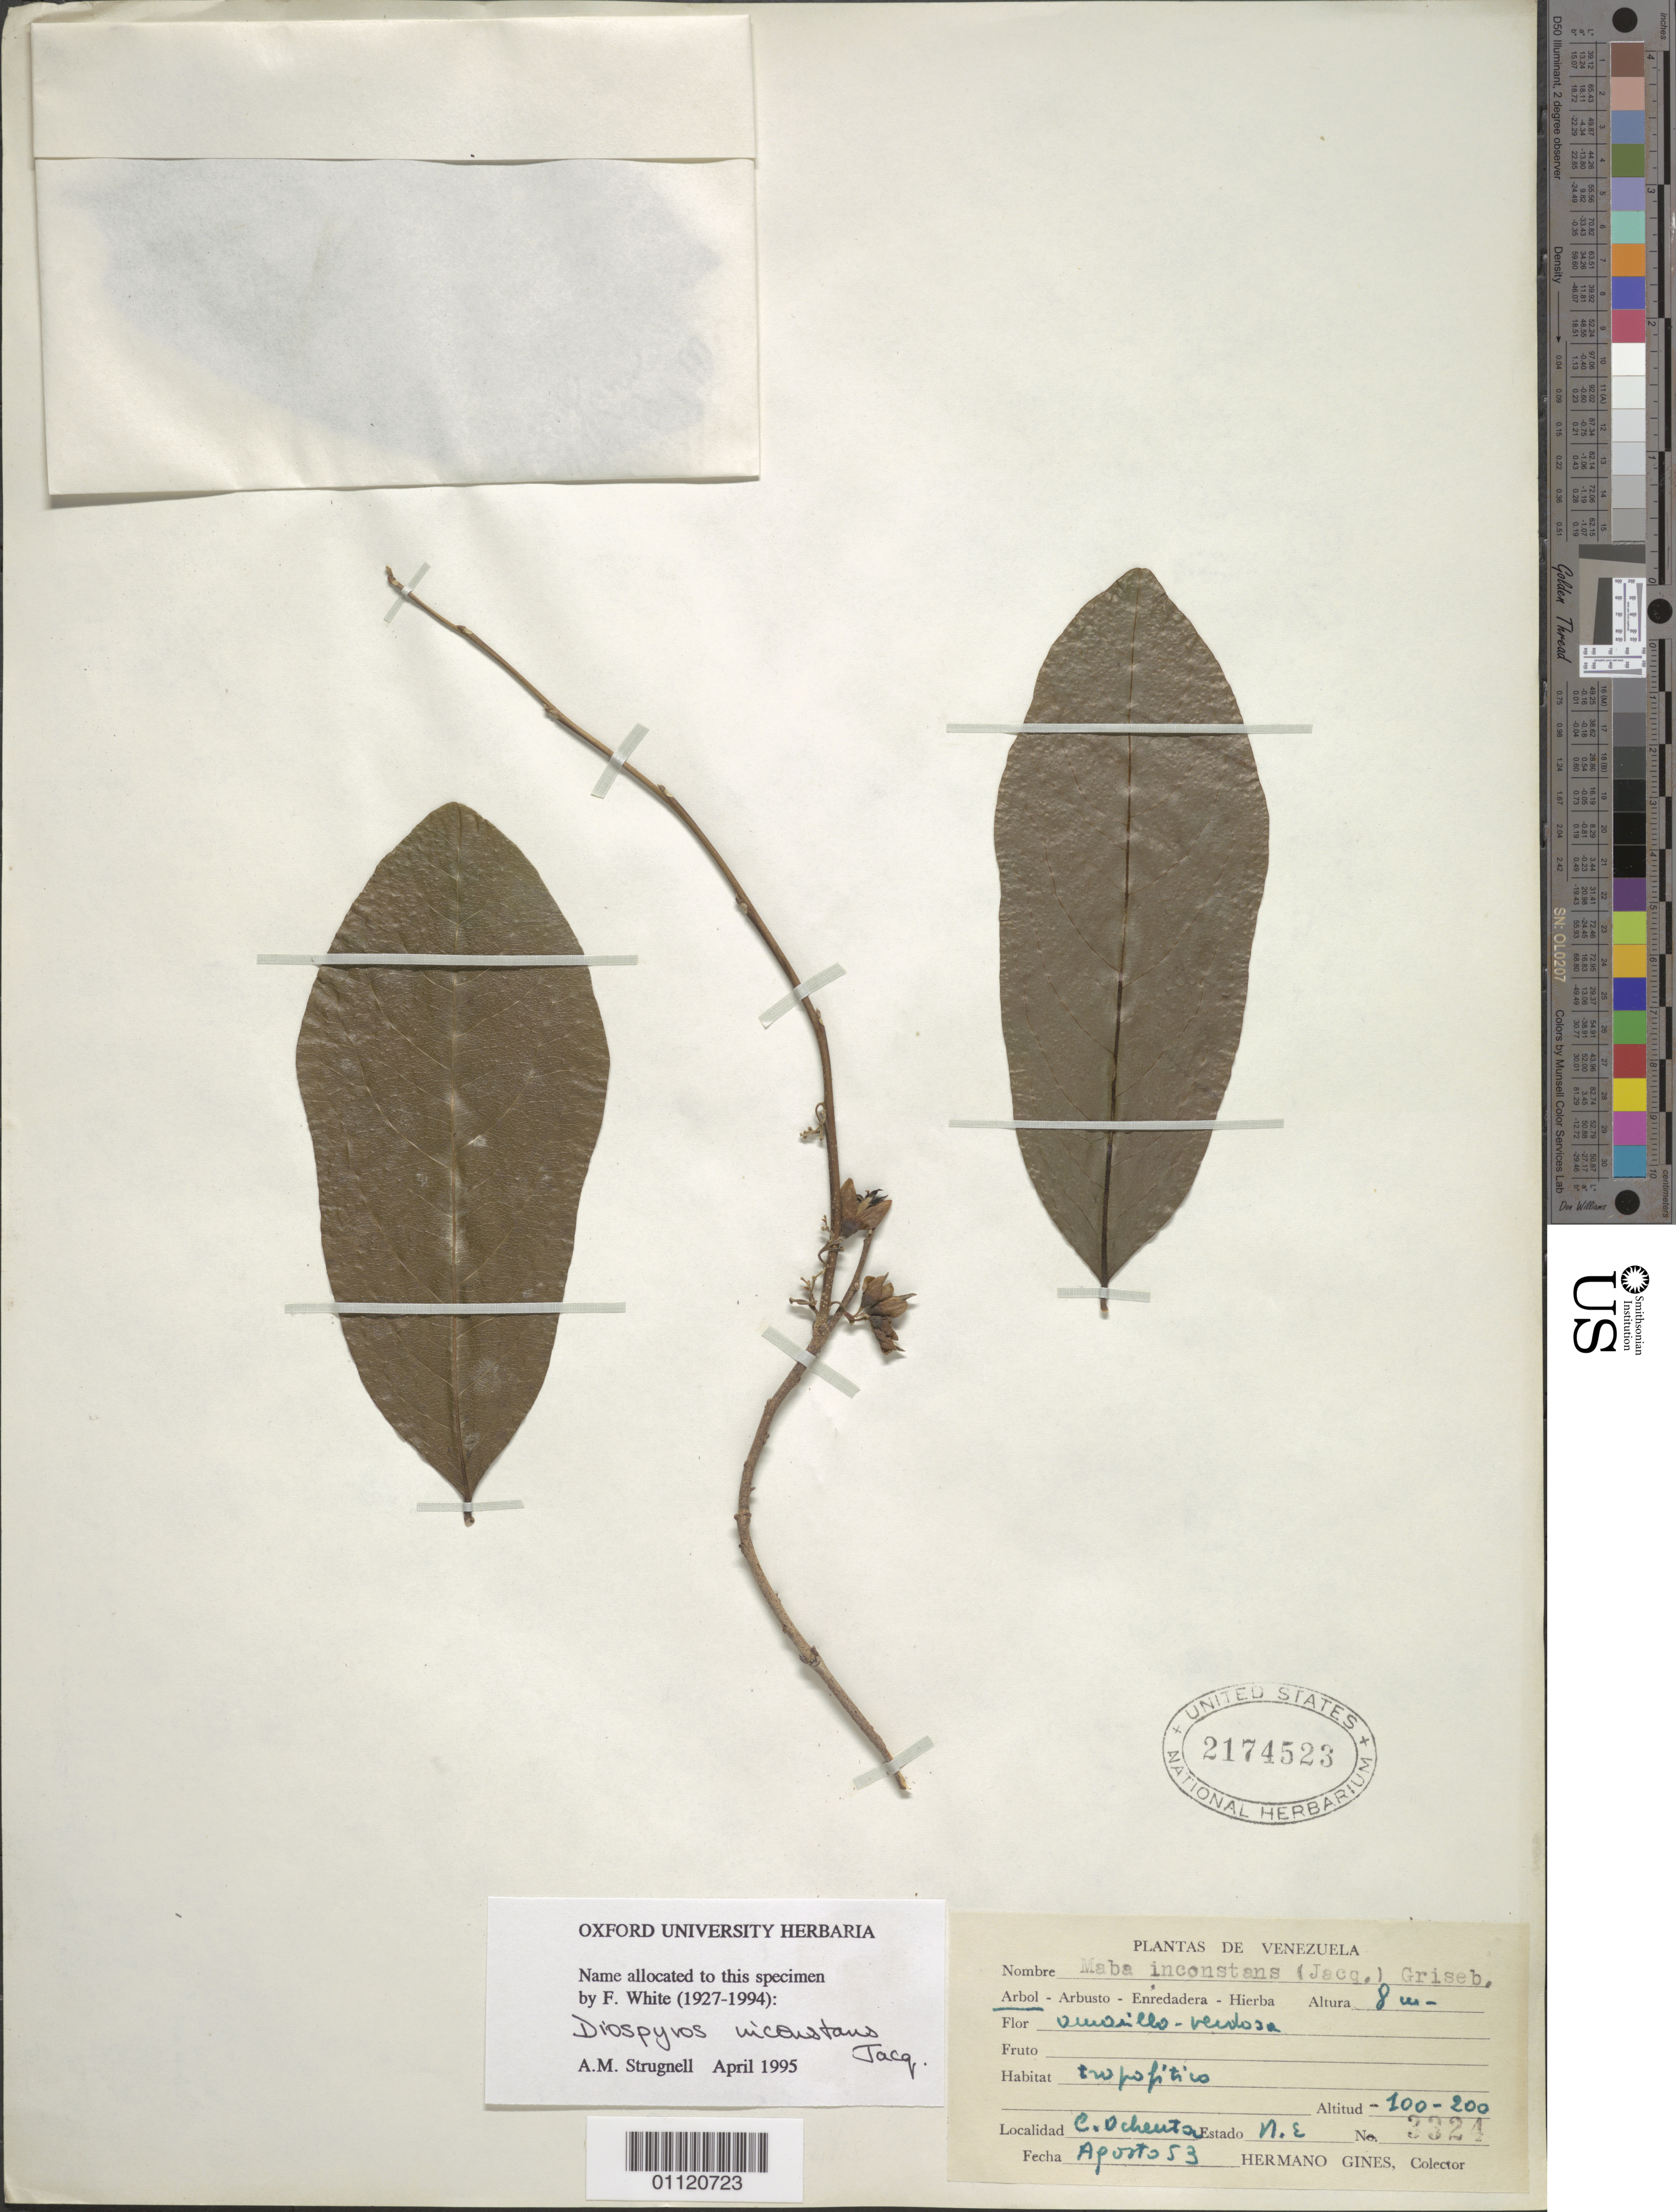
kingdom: Plantae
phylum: Tracheophyta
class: Magnoliopsida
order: Ericales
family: Ebenaceae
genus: Diospyros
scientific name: Diospyros inconstans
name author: Jacq.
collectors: Bro. Gines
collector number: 3324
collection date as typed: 01 Jan 1953 to 31 Dec 1953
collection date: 1953-01-01/1953-12-31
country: Venezuela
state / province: Nueva Esparta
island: Margarita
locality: C. Ochenta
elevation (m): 100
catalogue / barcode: US 2174523